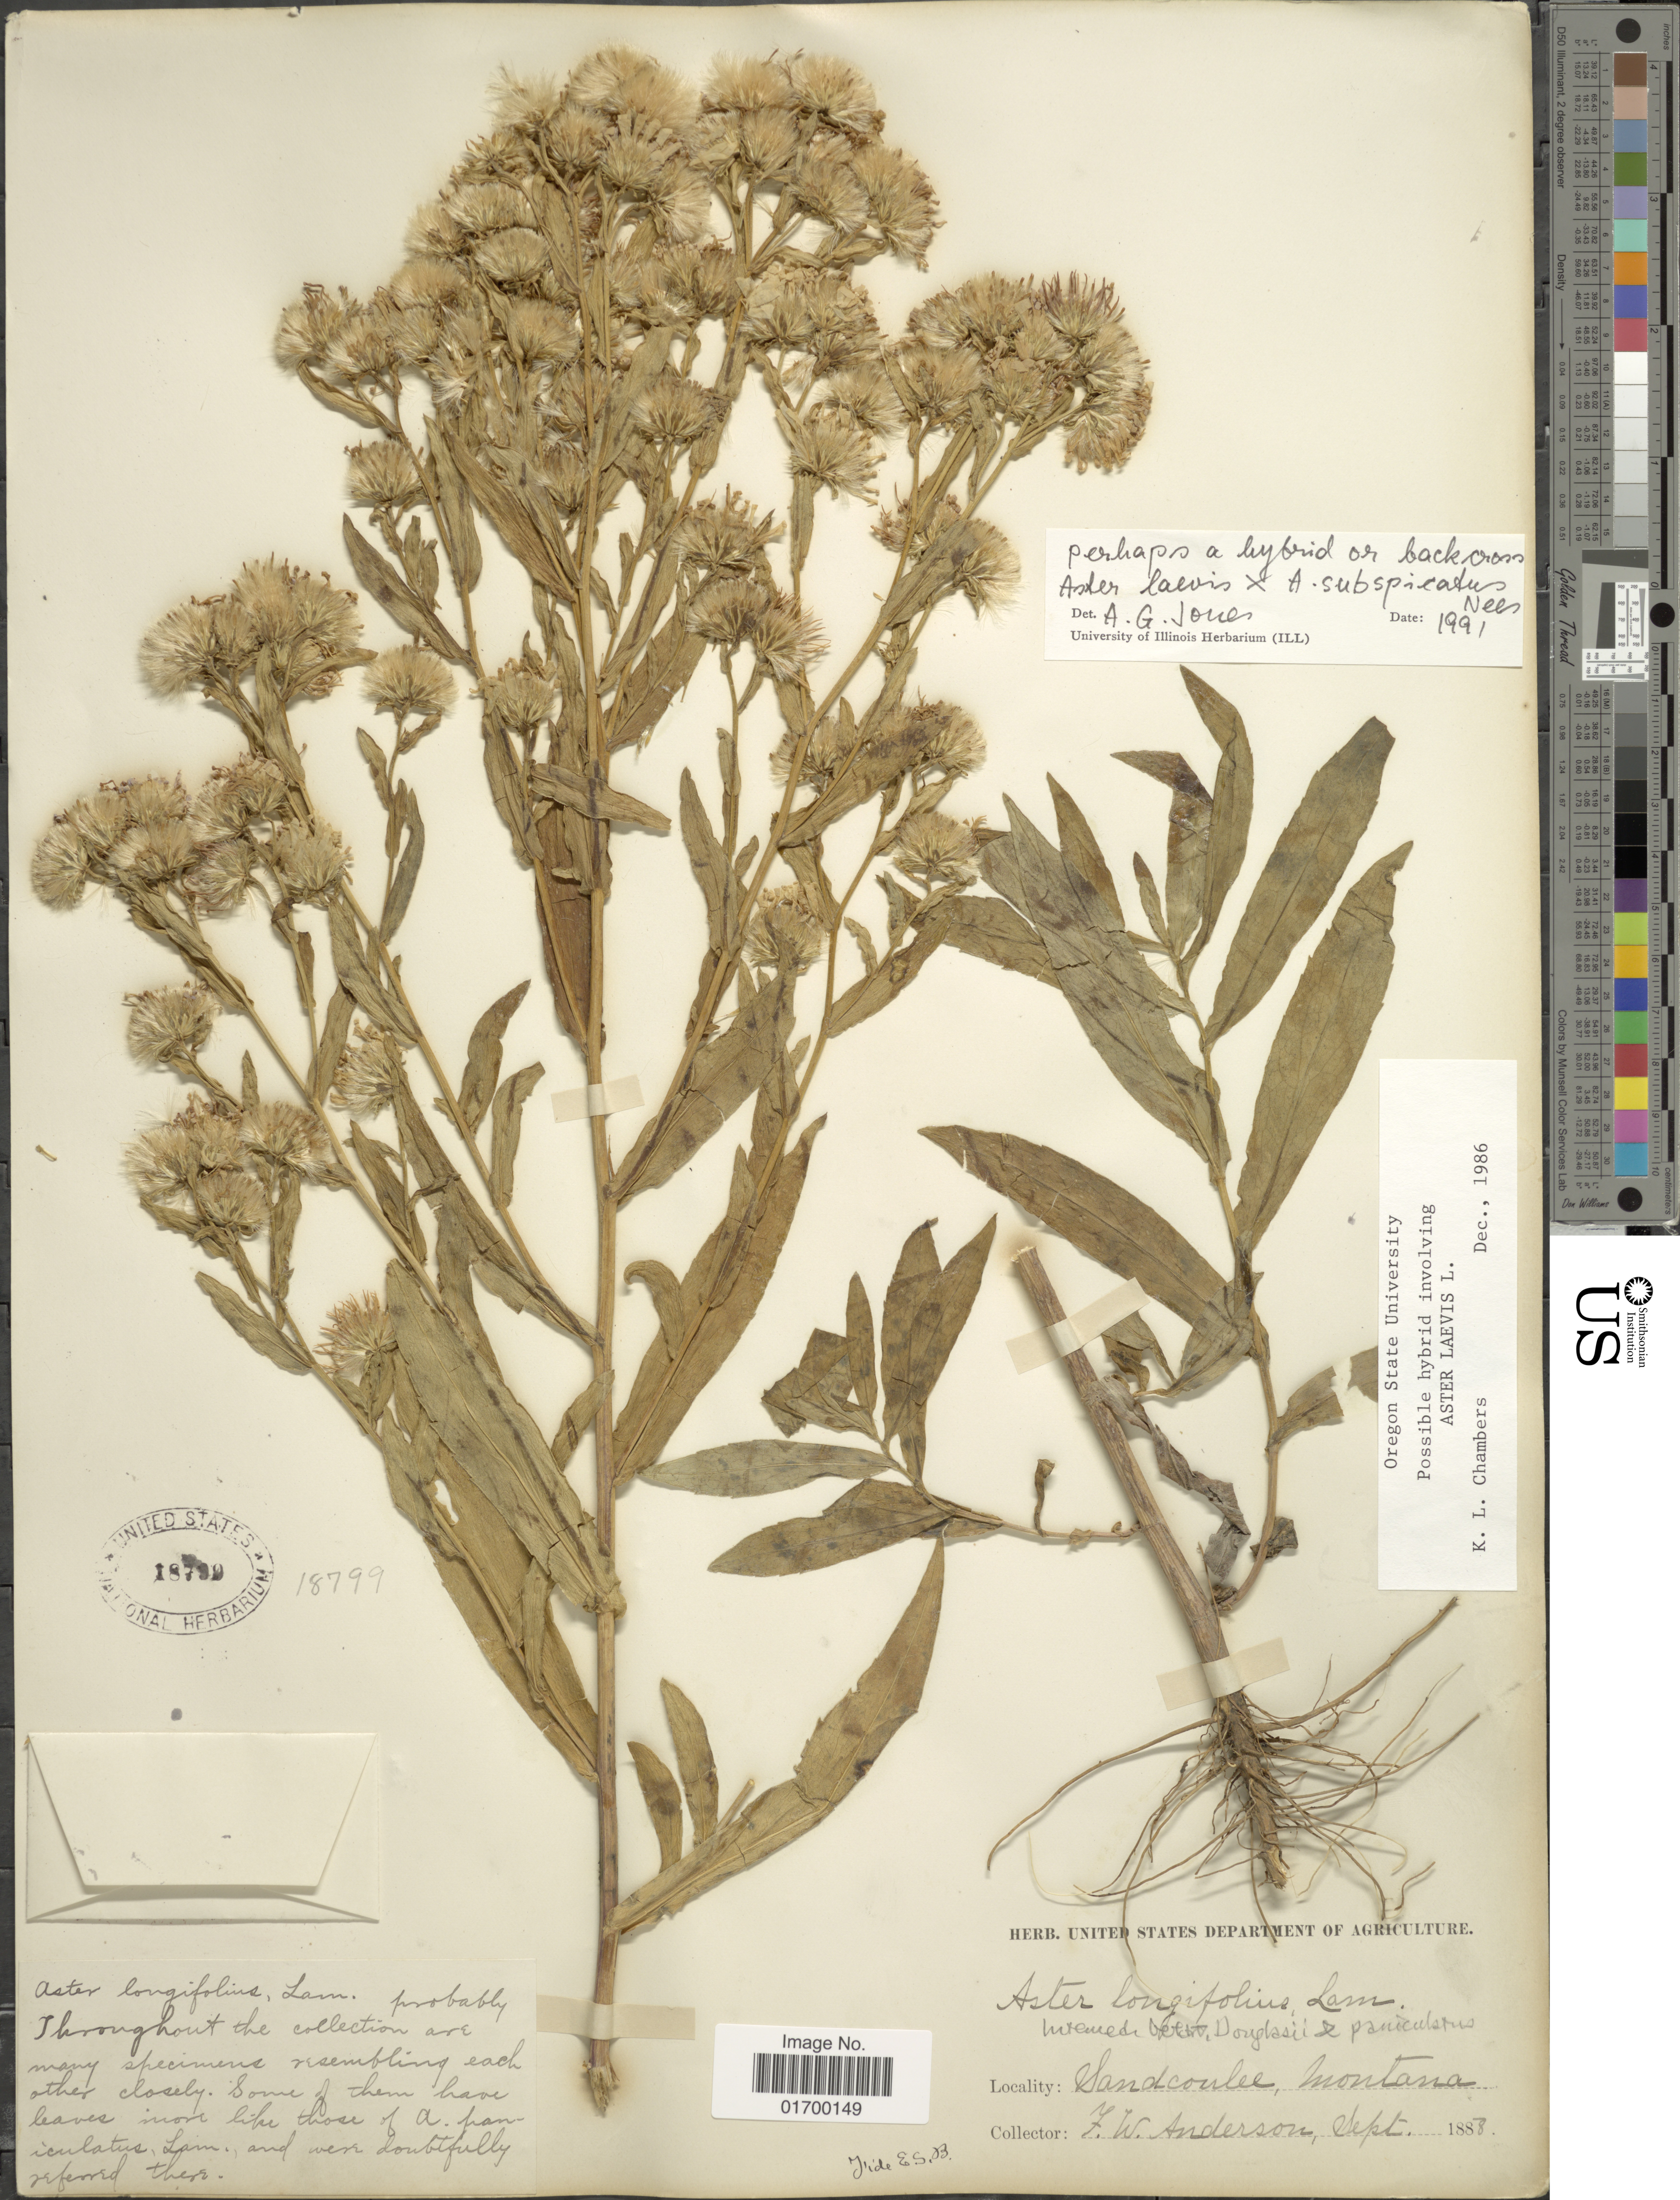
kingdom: Plantae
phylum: Tracheophyta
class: Magnoliopsida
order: Asterales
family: Asteraceae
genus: Symphyotrichum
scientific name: Symphyotrichum laeve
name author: (L.) Á. Löve & D. Löve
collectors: F. W. Anderson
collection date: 1887-09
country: United States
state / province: Montana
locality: Sand coulee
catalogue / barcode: US 18799